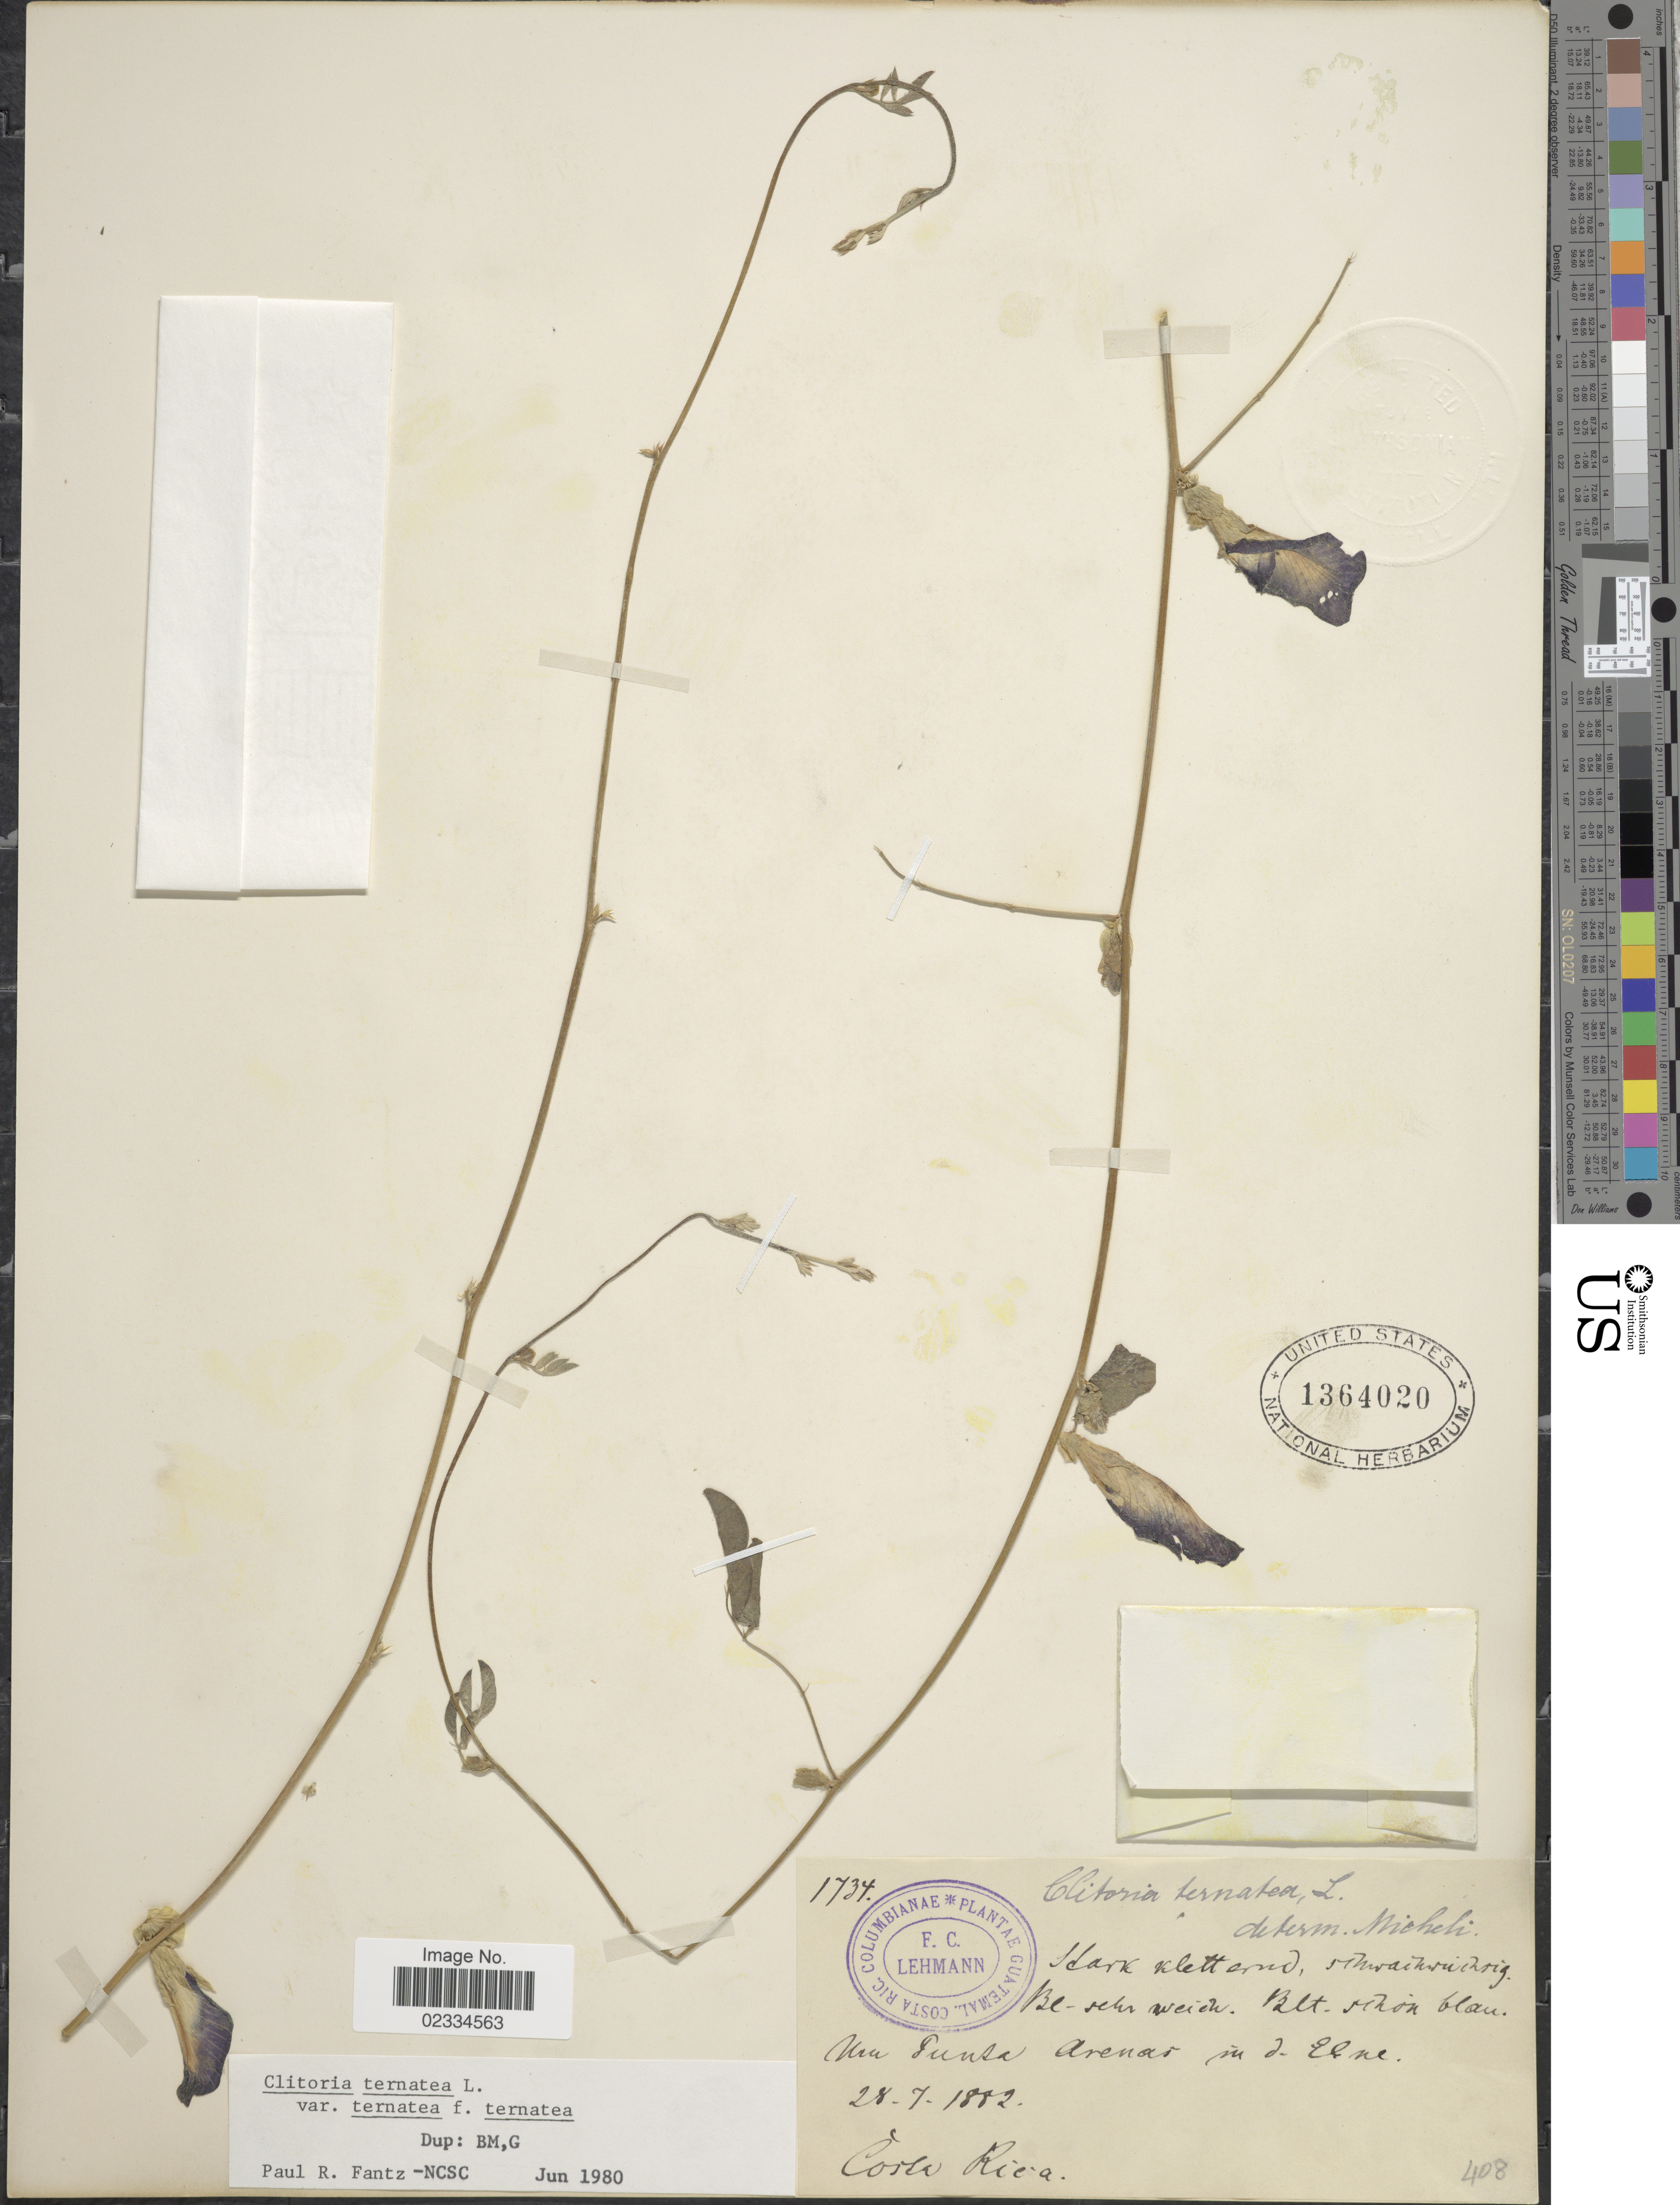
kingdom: Plantae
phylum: Tracheophyta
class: Magnoliopsida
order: Fabales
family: Fabaceae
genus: Clitoria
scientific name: Clitoria ternatea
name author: L.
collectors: F. C. Lehmann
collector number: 1734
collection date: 1882-07-28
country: Costa Rica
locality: Um Punta Arenas in d. Elne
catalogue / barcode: US 1364020